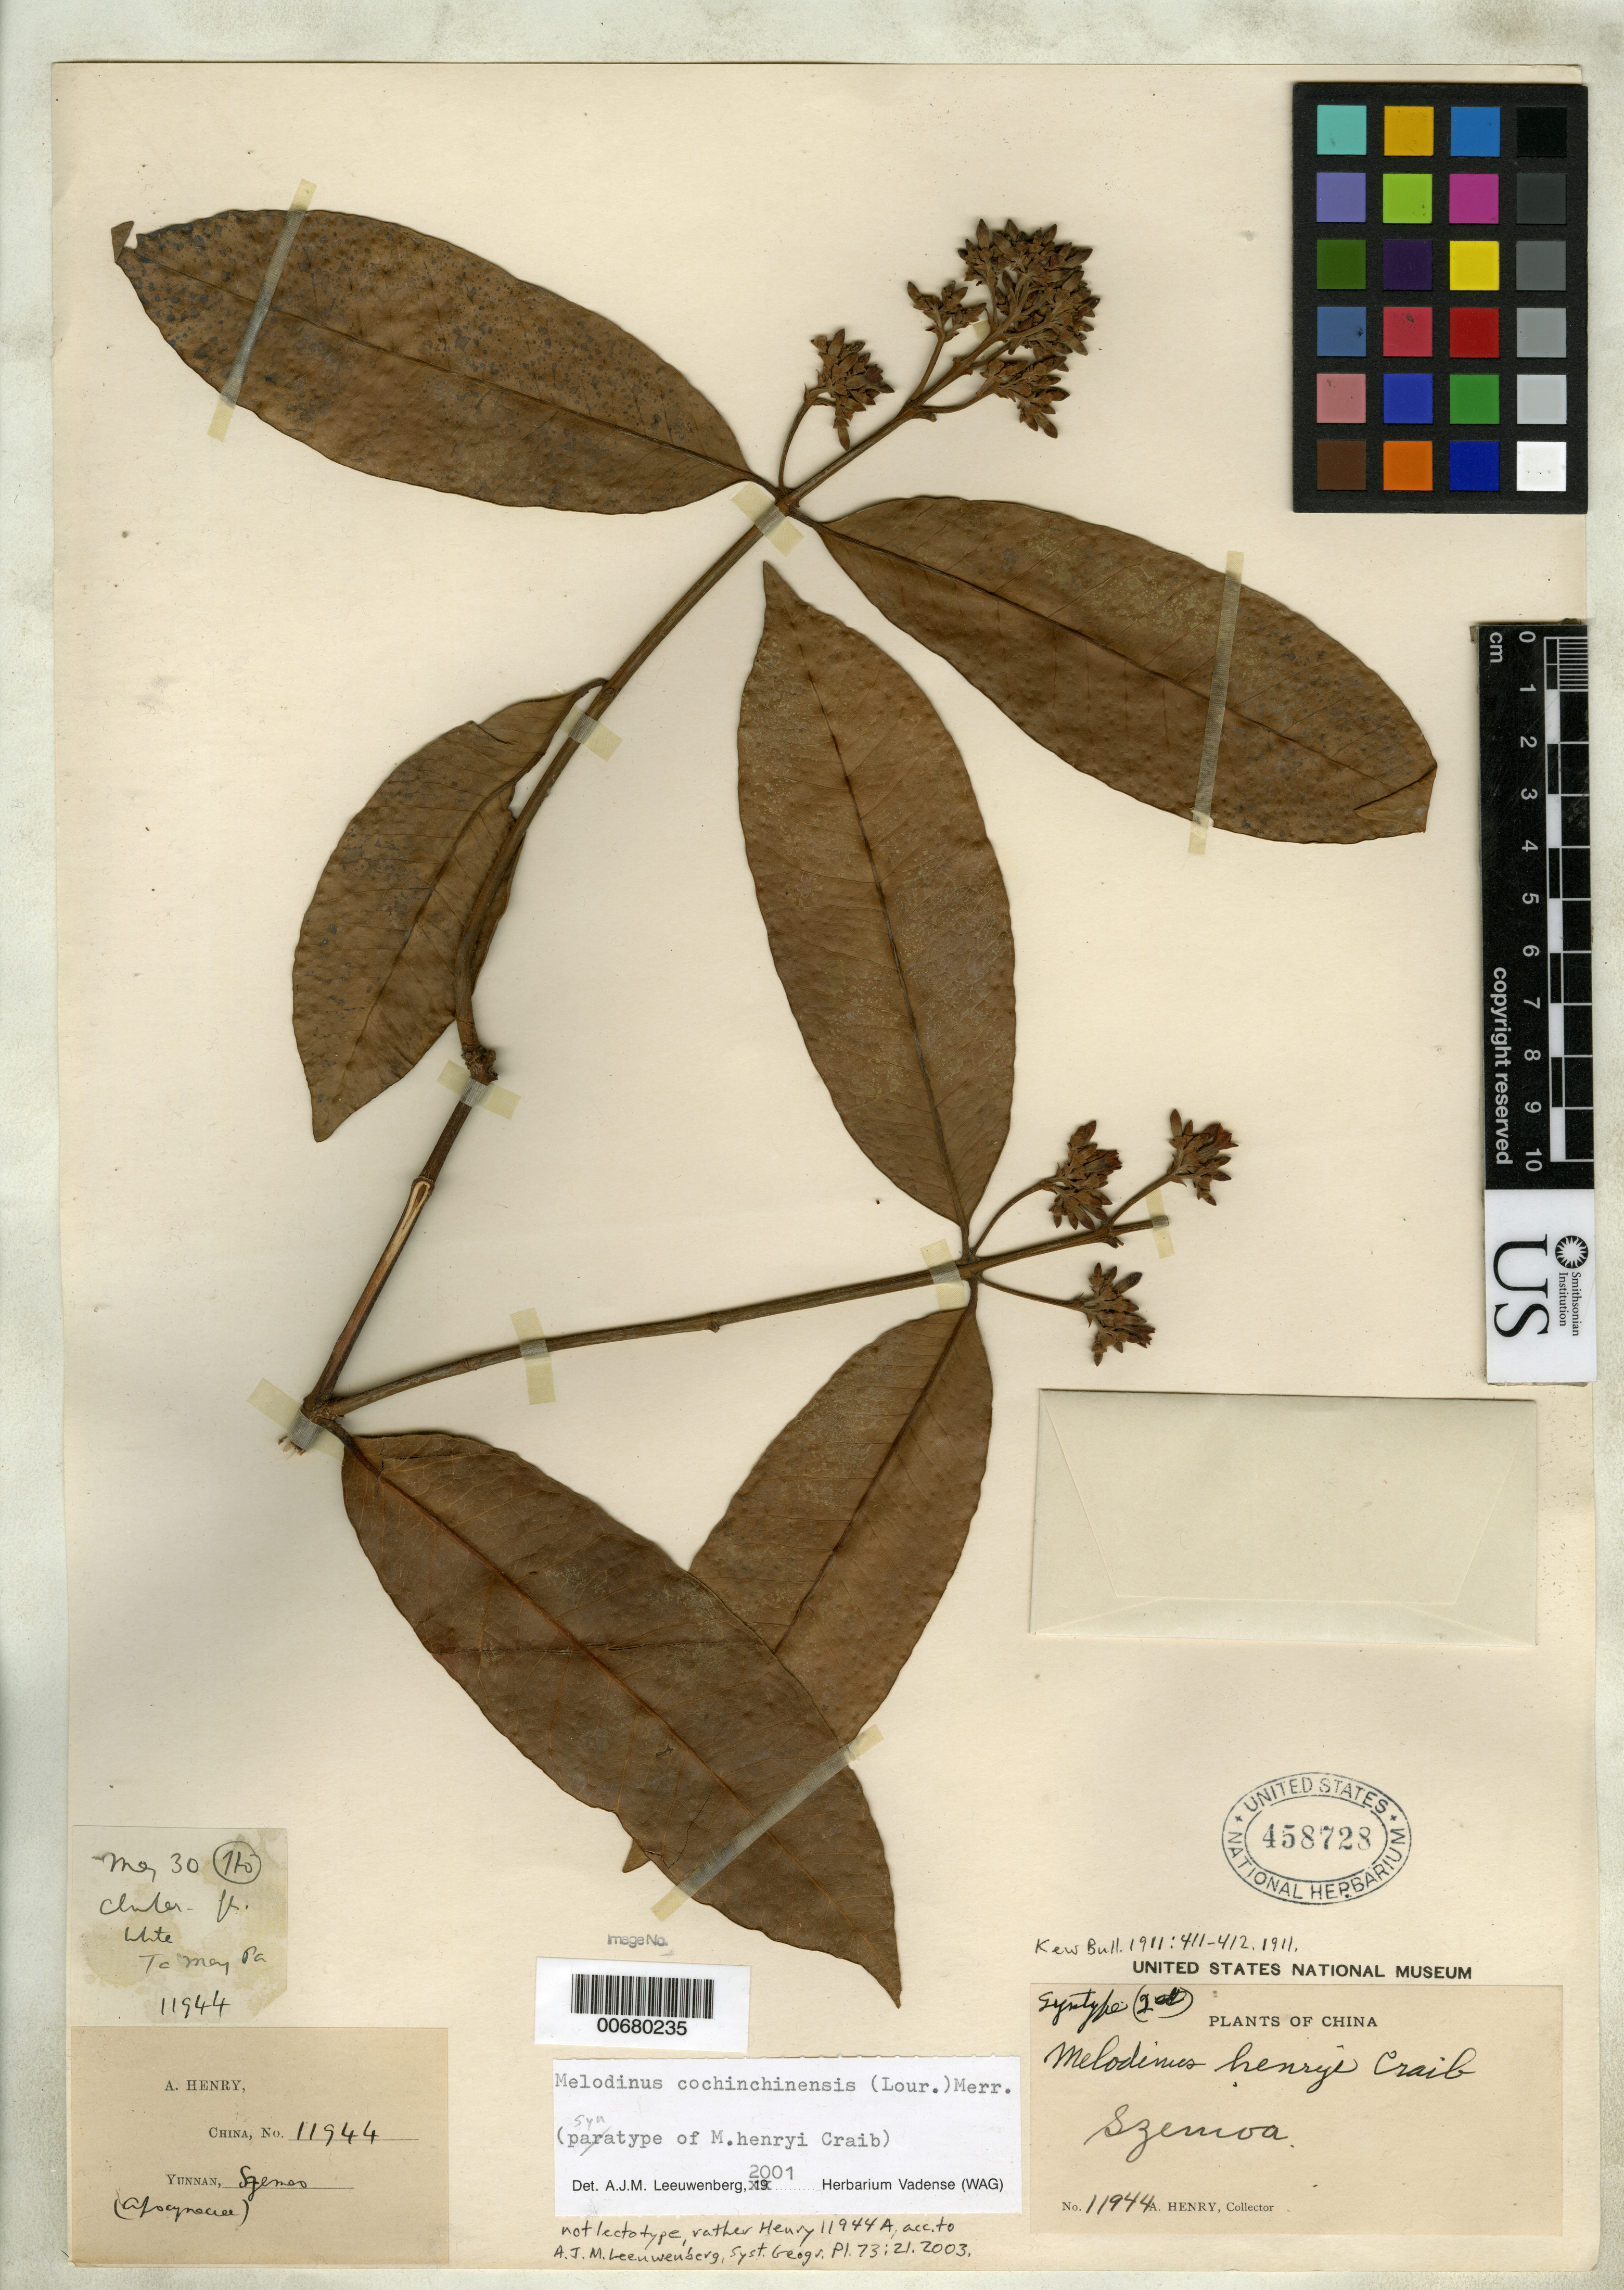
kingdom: Plantae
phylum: Tracheophyta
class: Magnoliopsida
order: Gentianales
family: Apocynaceae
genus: Melodinus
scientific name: Melodinus henryi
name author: Craib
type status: Syntype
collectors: A. Henry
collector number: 11944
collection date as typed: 30 May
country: China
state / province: Yunnan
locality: Szemao.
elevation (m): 1200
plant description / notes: Not lectotype, rather Henry 11944A, acc. to A.J.M. Leeuwenberg, Syst. Geogr. Pl. 73: 21. 2003.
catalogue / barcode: US 458728